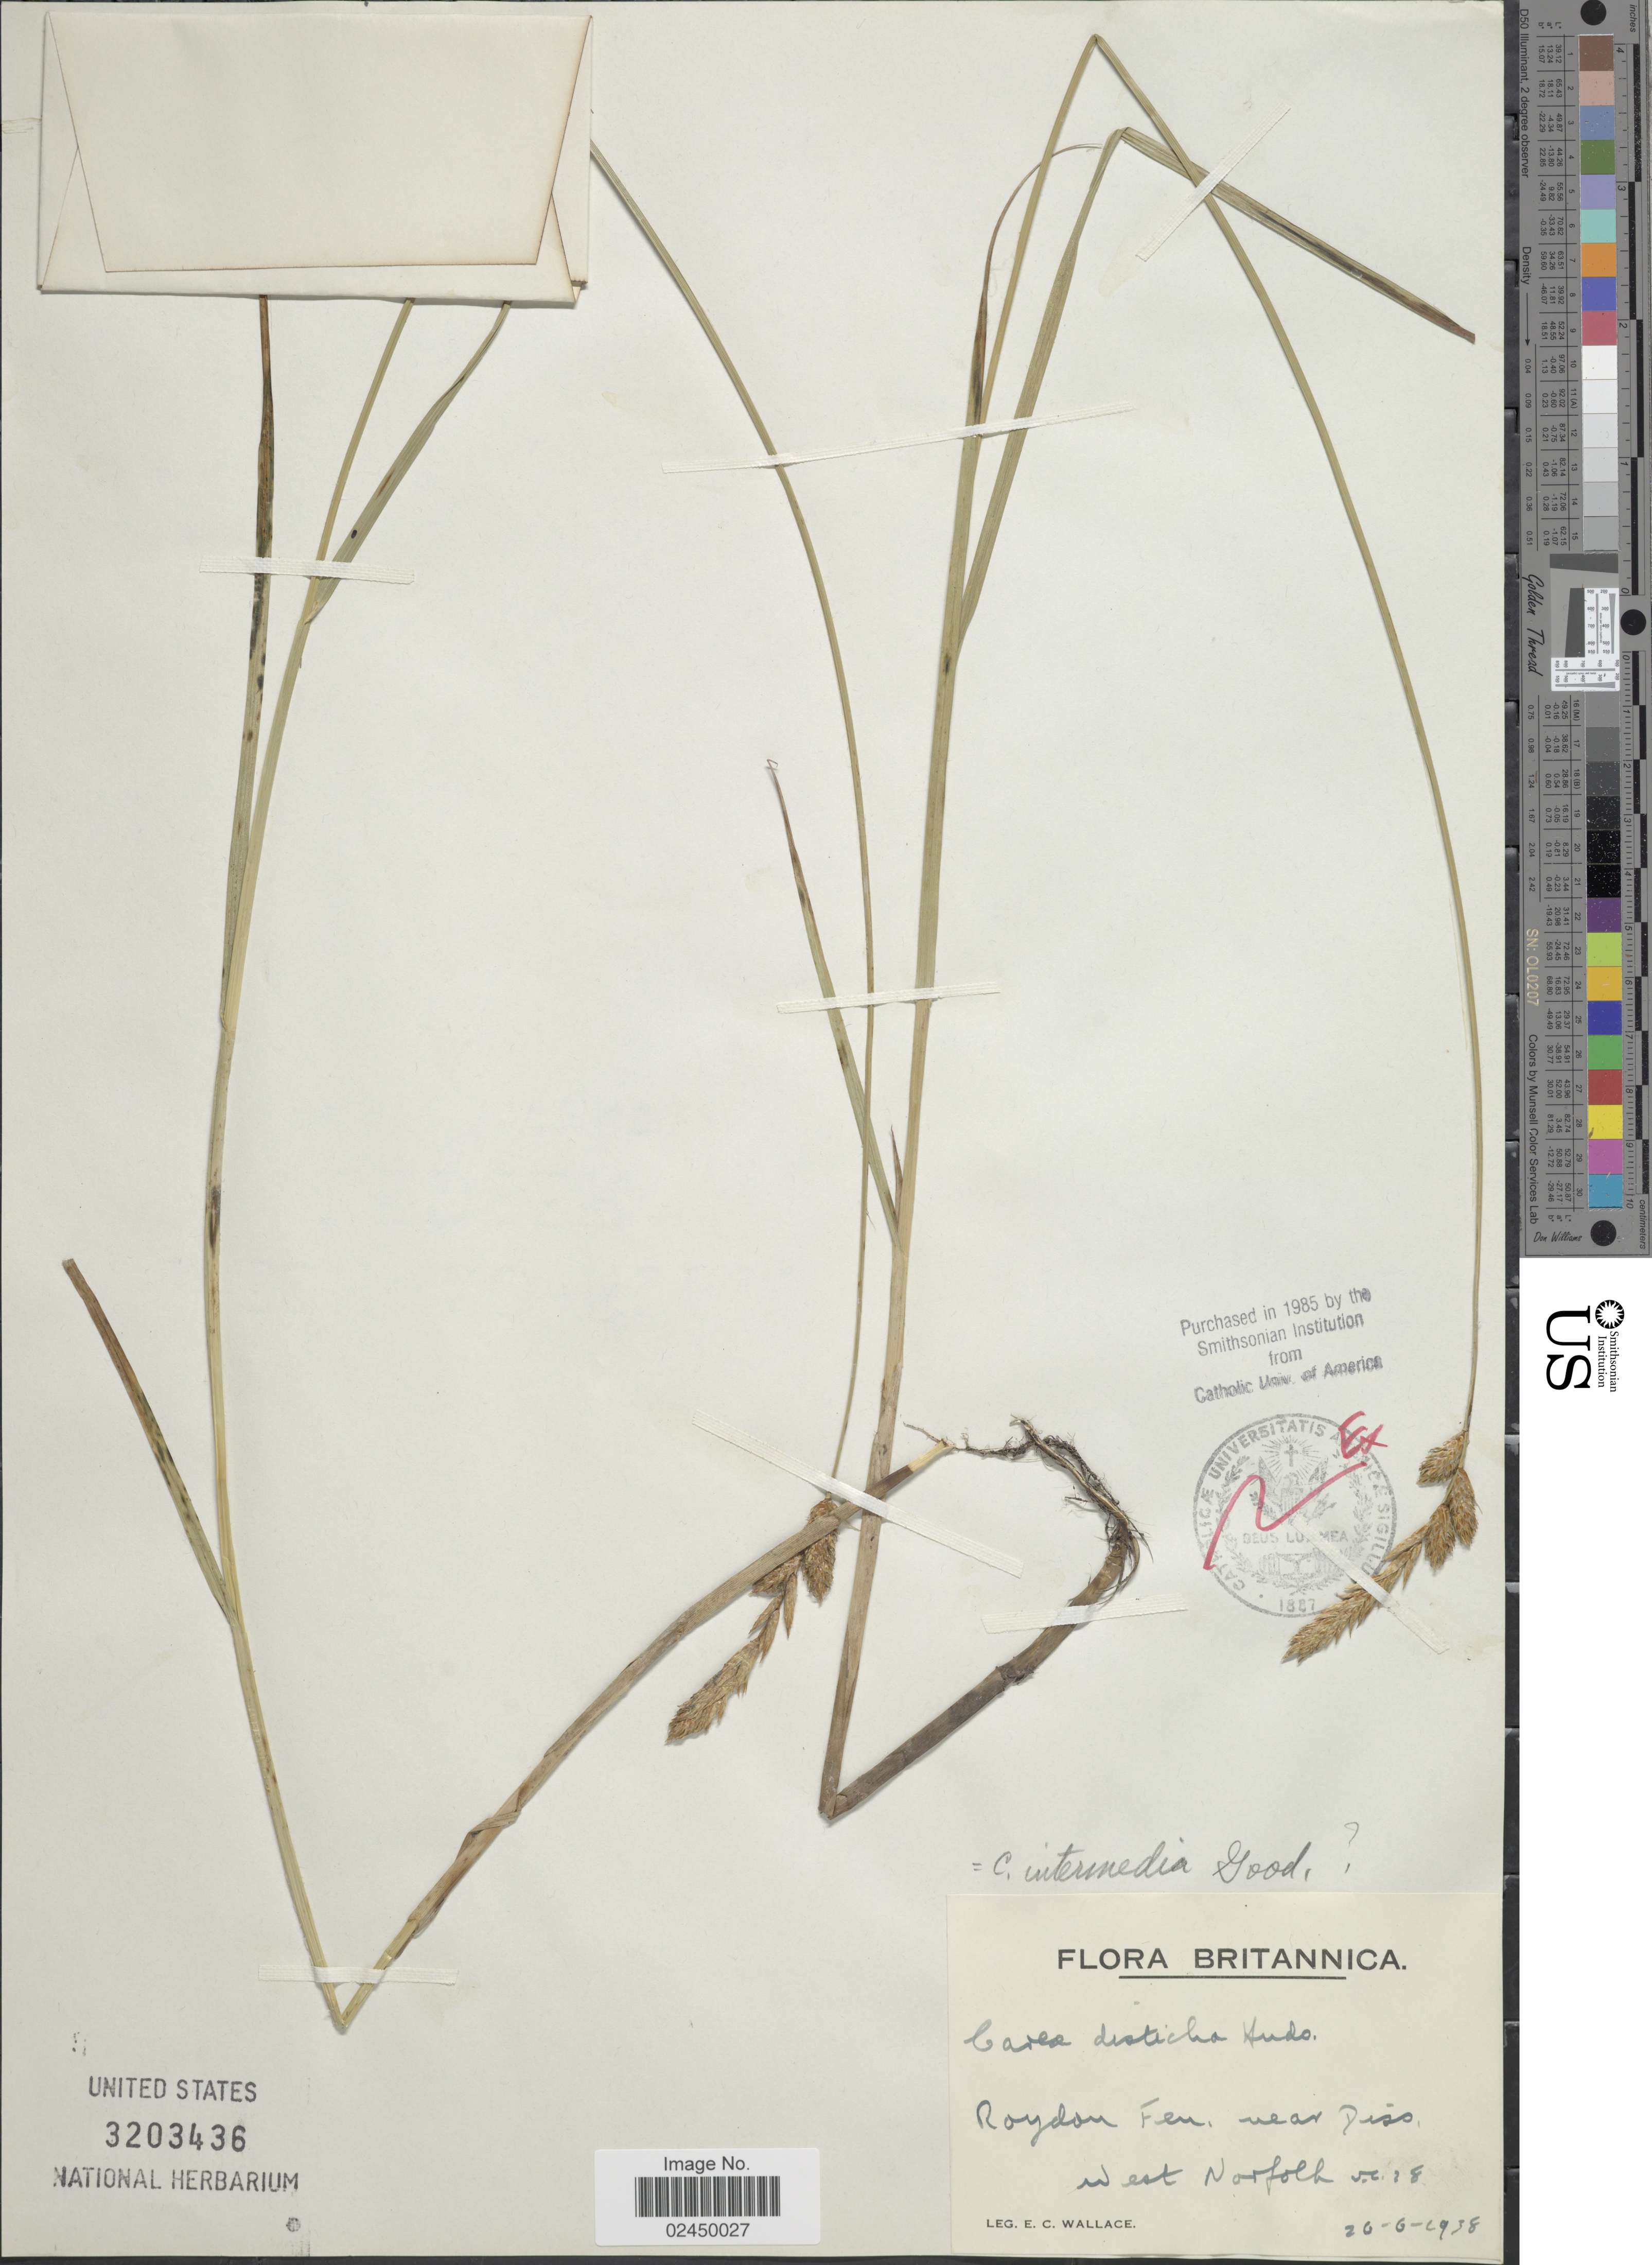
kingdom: Plantae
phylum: Tracheophyta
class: Liliopsida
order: Poales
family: Cyperaceae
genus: Carex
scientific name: Carex disticha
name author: Huds.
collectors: E. C. Wallace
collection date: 1938-06-26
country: United Kingdom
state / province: England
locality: Britannica. Roydon Fen. near Diss, West Norfolk, vc. 18.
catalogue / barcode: US 3203436